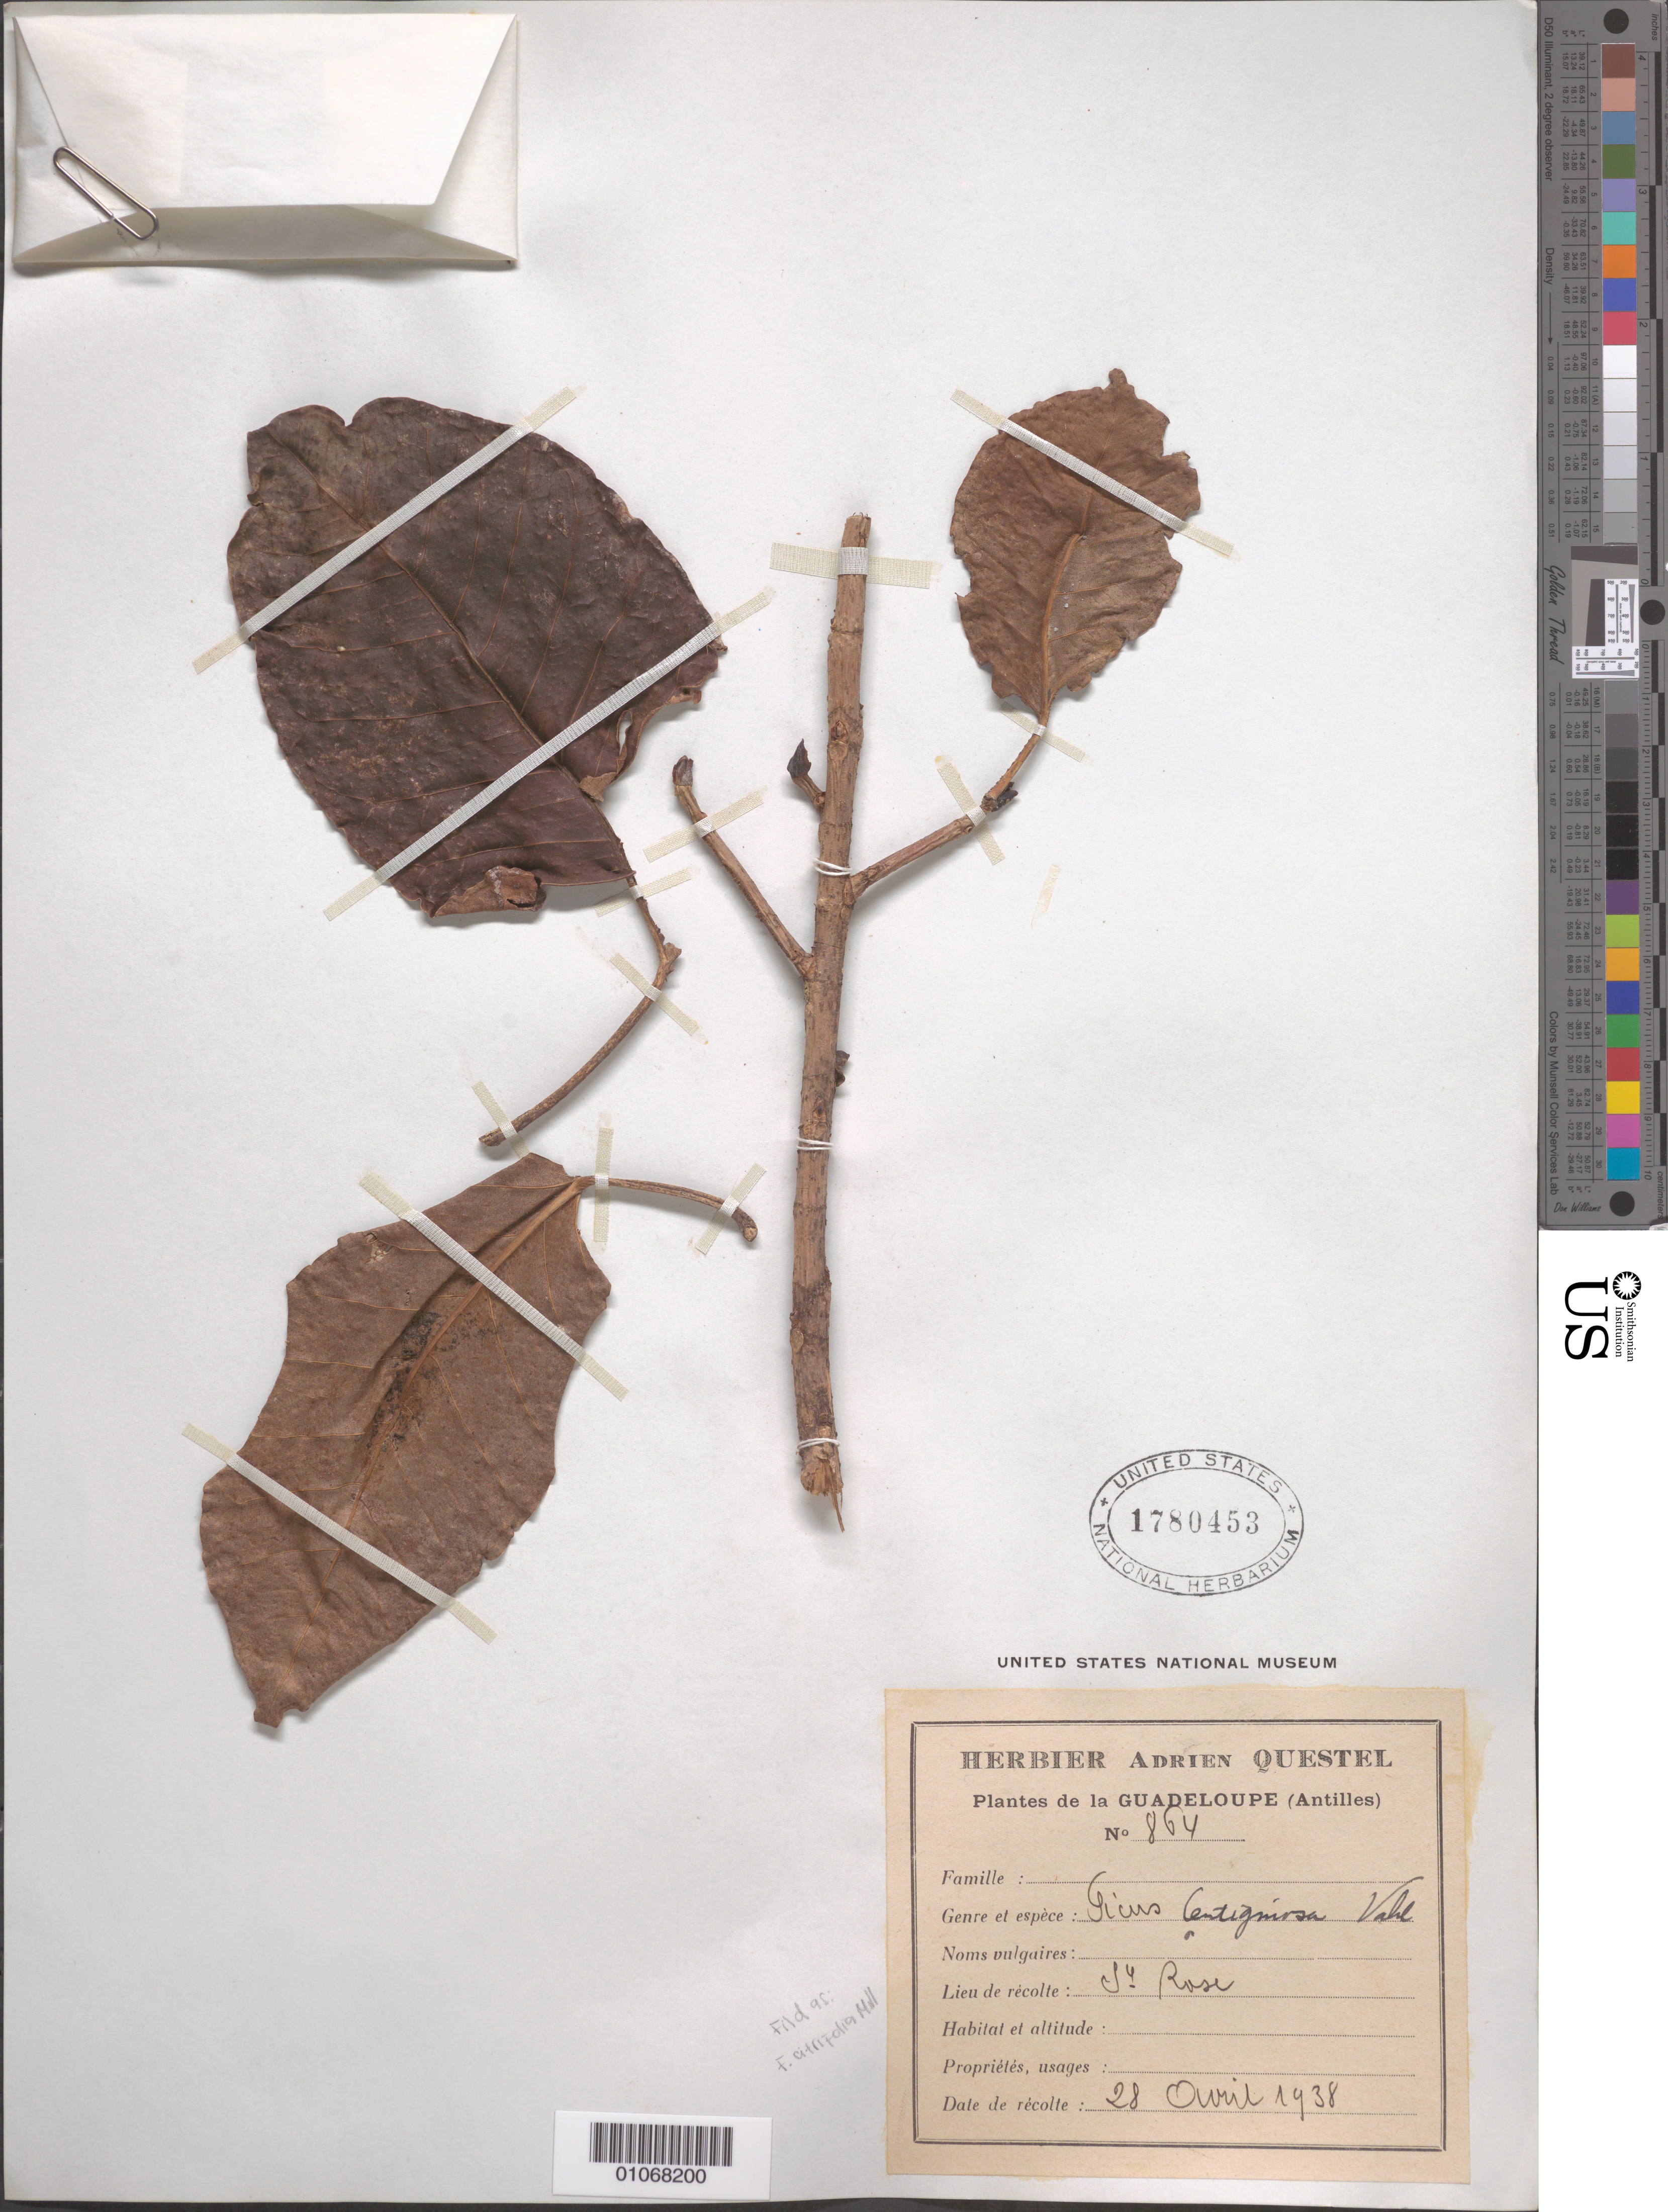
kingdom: Plantae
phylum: Tracheophyta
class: Magnoliopsida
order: Rosales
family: Moraceae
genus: Ficus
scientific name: Ficus citrifolia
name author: Mill.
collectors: A. Questel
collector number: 864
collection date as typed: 28 Apr 1938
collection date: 1938-04-28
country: Guadeloupe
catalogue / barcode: US 1780453